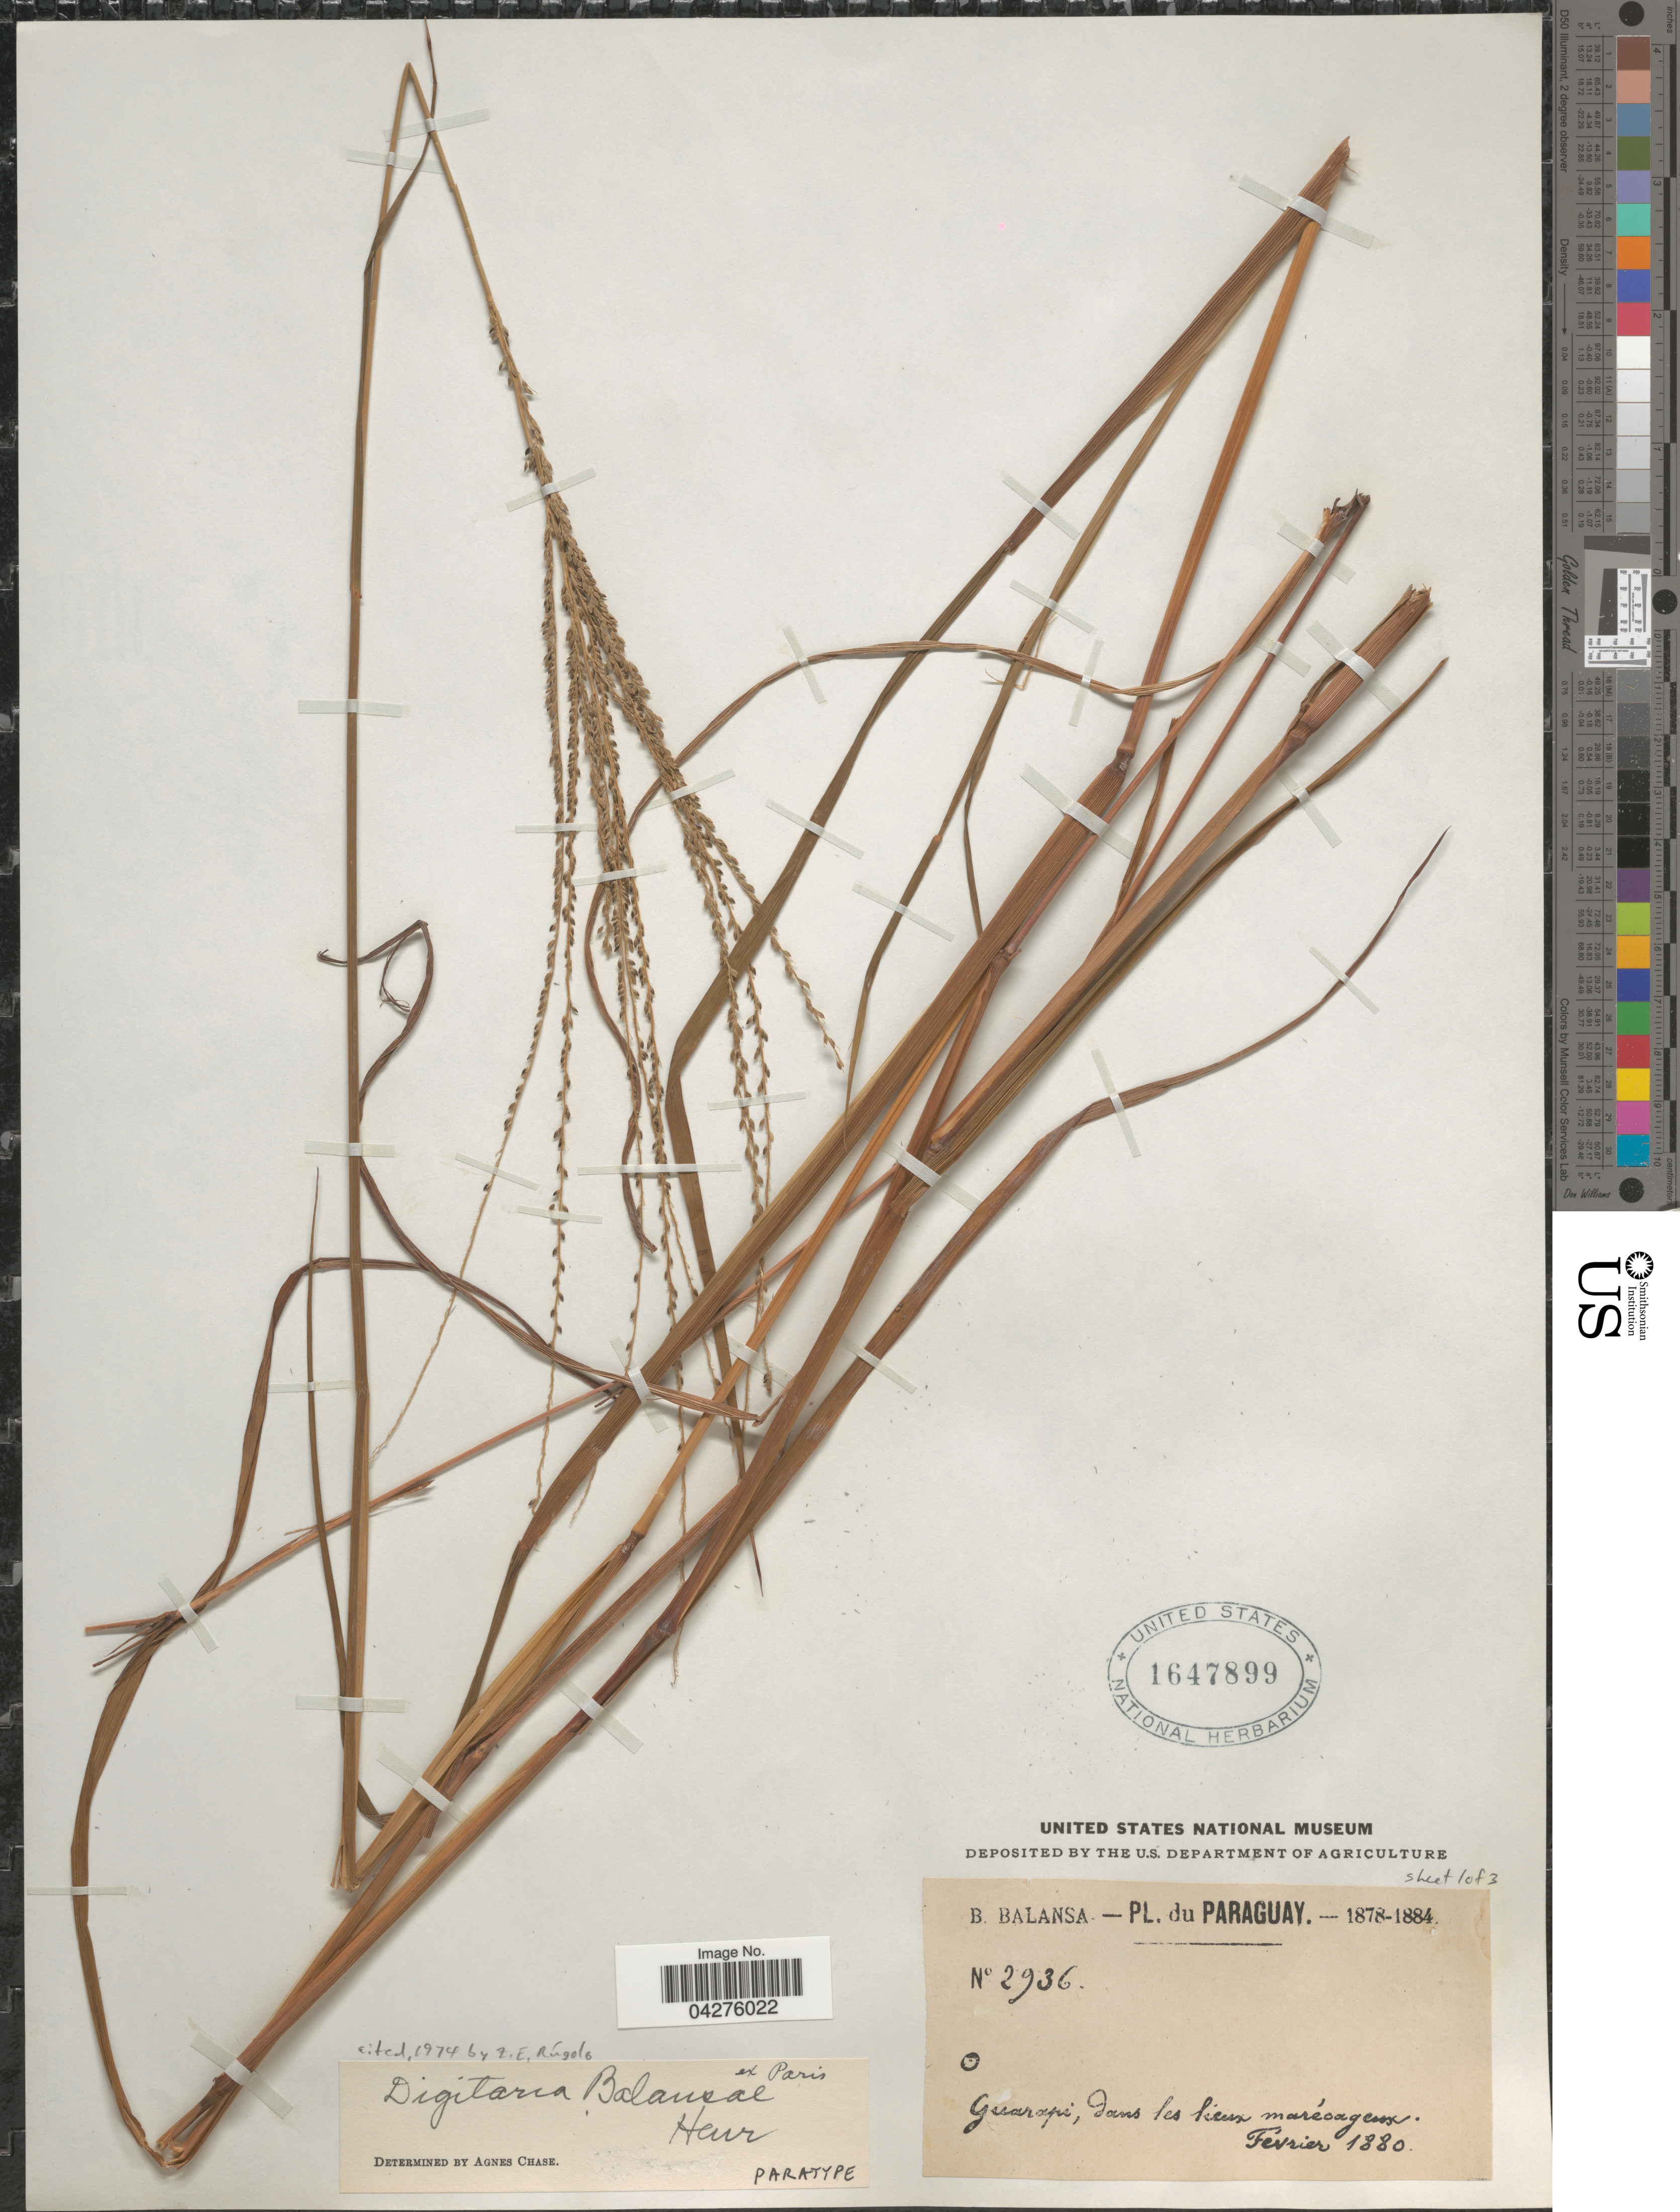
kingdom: Plantae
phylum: Tracheophyta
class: Liliopsida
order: Poales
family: Poaceae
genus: Digitaria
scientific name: Digitaria balansae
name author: Henr.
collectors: B. Balansa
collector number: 2936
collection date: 1880-02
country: Paraguay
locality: Guarapi, dans les lieux marécageux.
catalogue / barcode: US 1647899